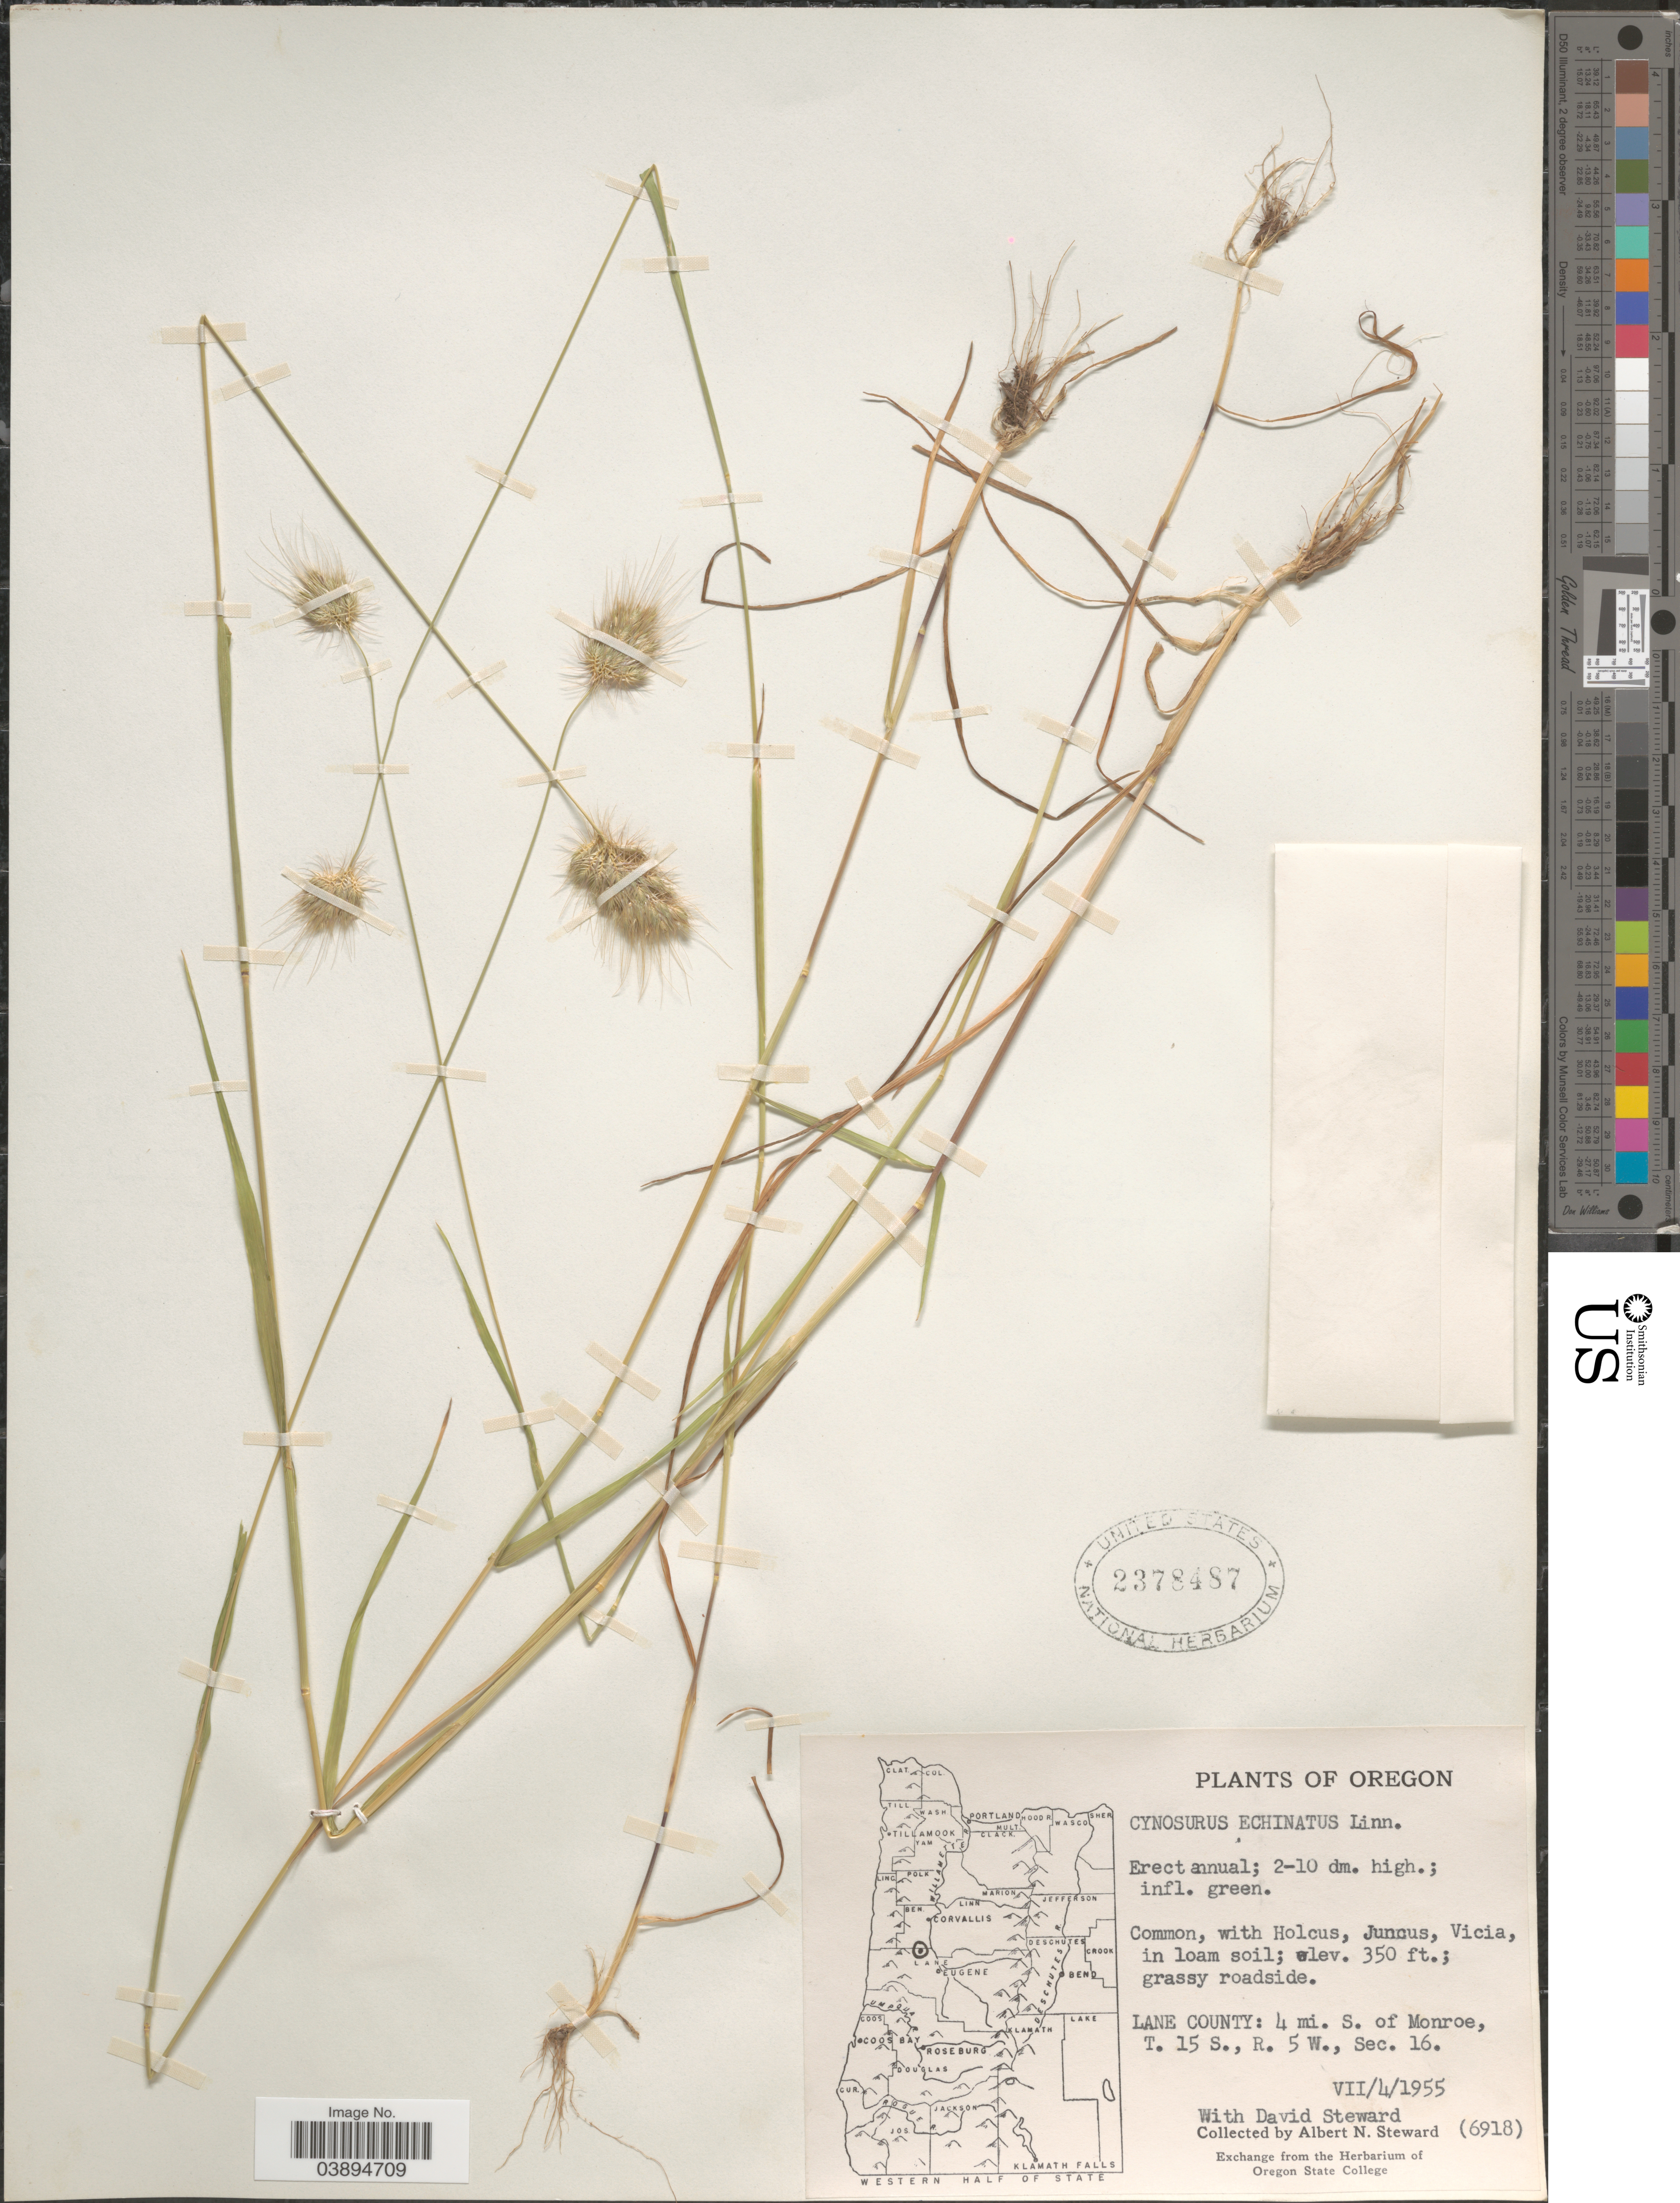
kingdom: Plantae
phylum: Tracheophyta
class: Liliopsida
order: Poales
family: Poaceae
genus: Cynosurus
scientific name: Cynosurus echinatus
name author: L.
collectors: A. N. Steward & D. Steward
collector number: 6918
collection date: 1955-07-04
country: United States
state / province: Oregon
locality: Lane County: 4 mi. S. of Monroe, T. 15 S., R. 5 W., Sec. 16.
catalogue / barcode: US 2378487